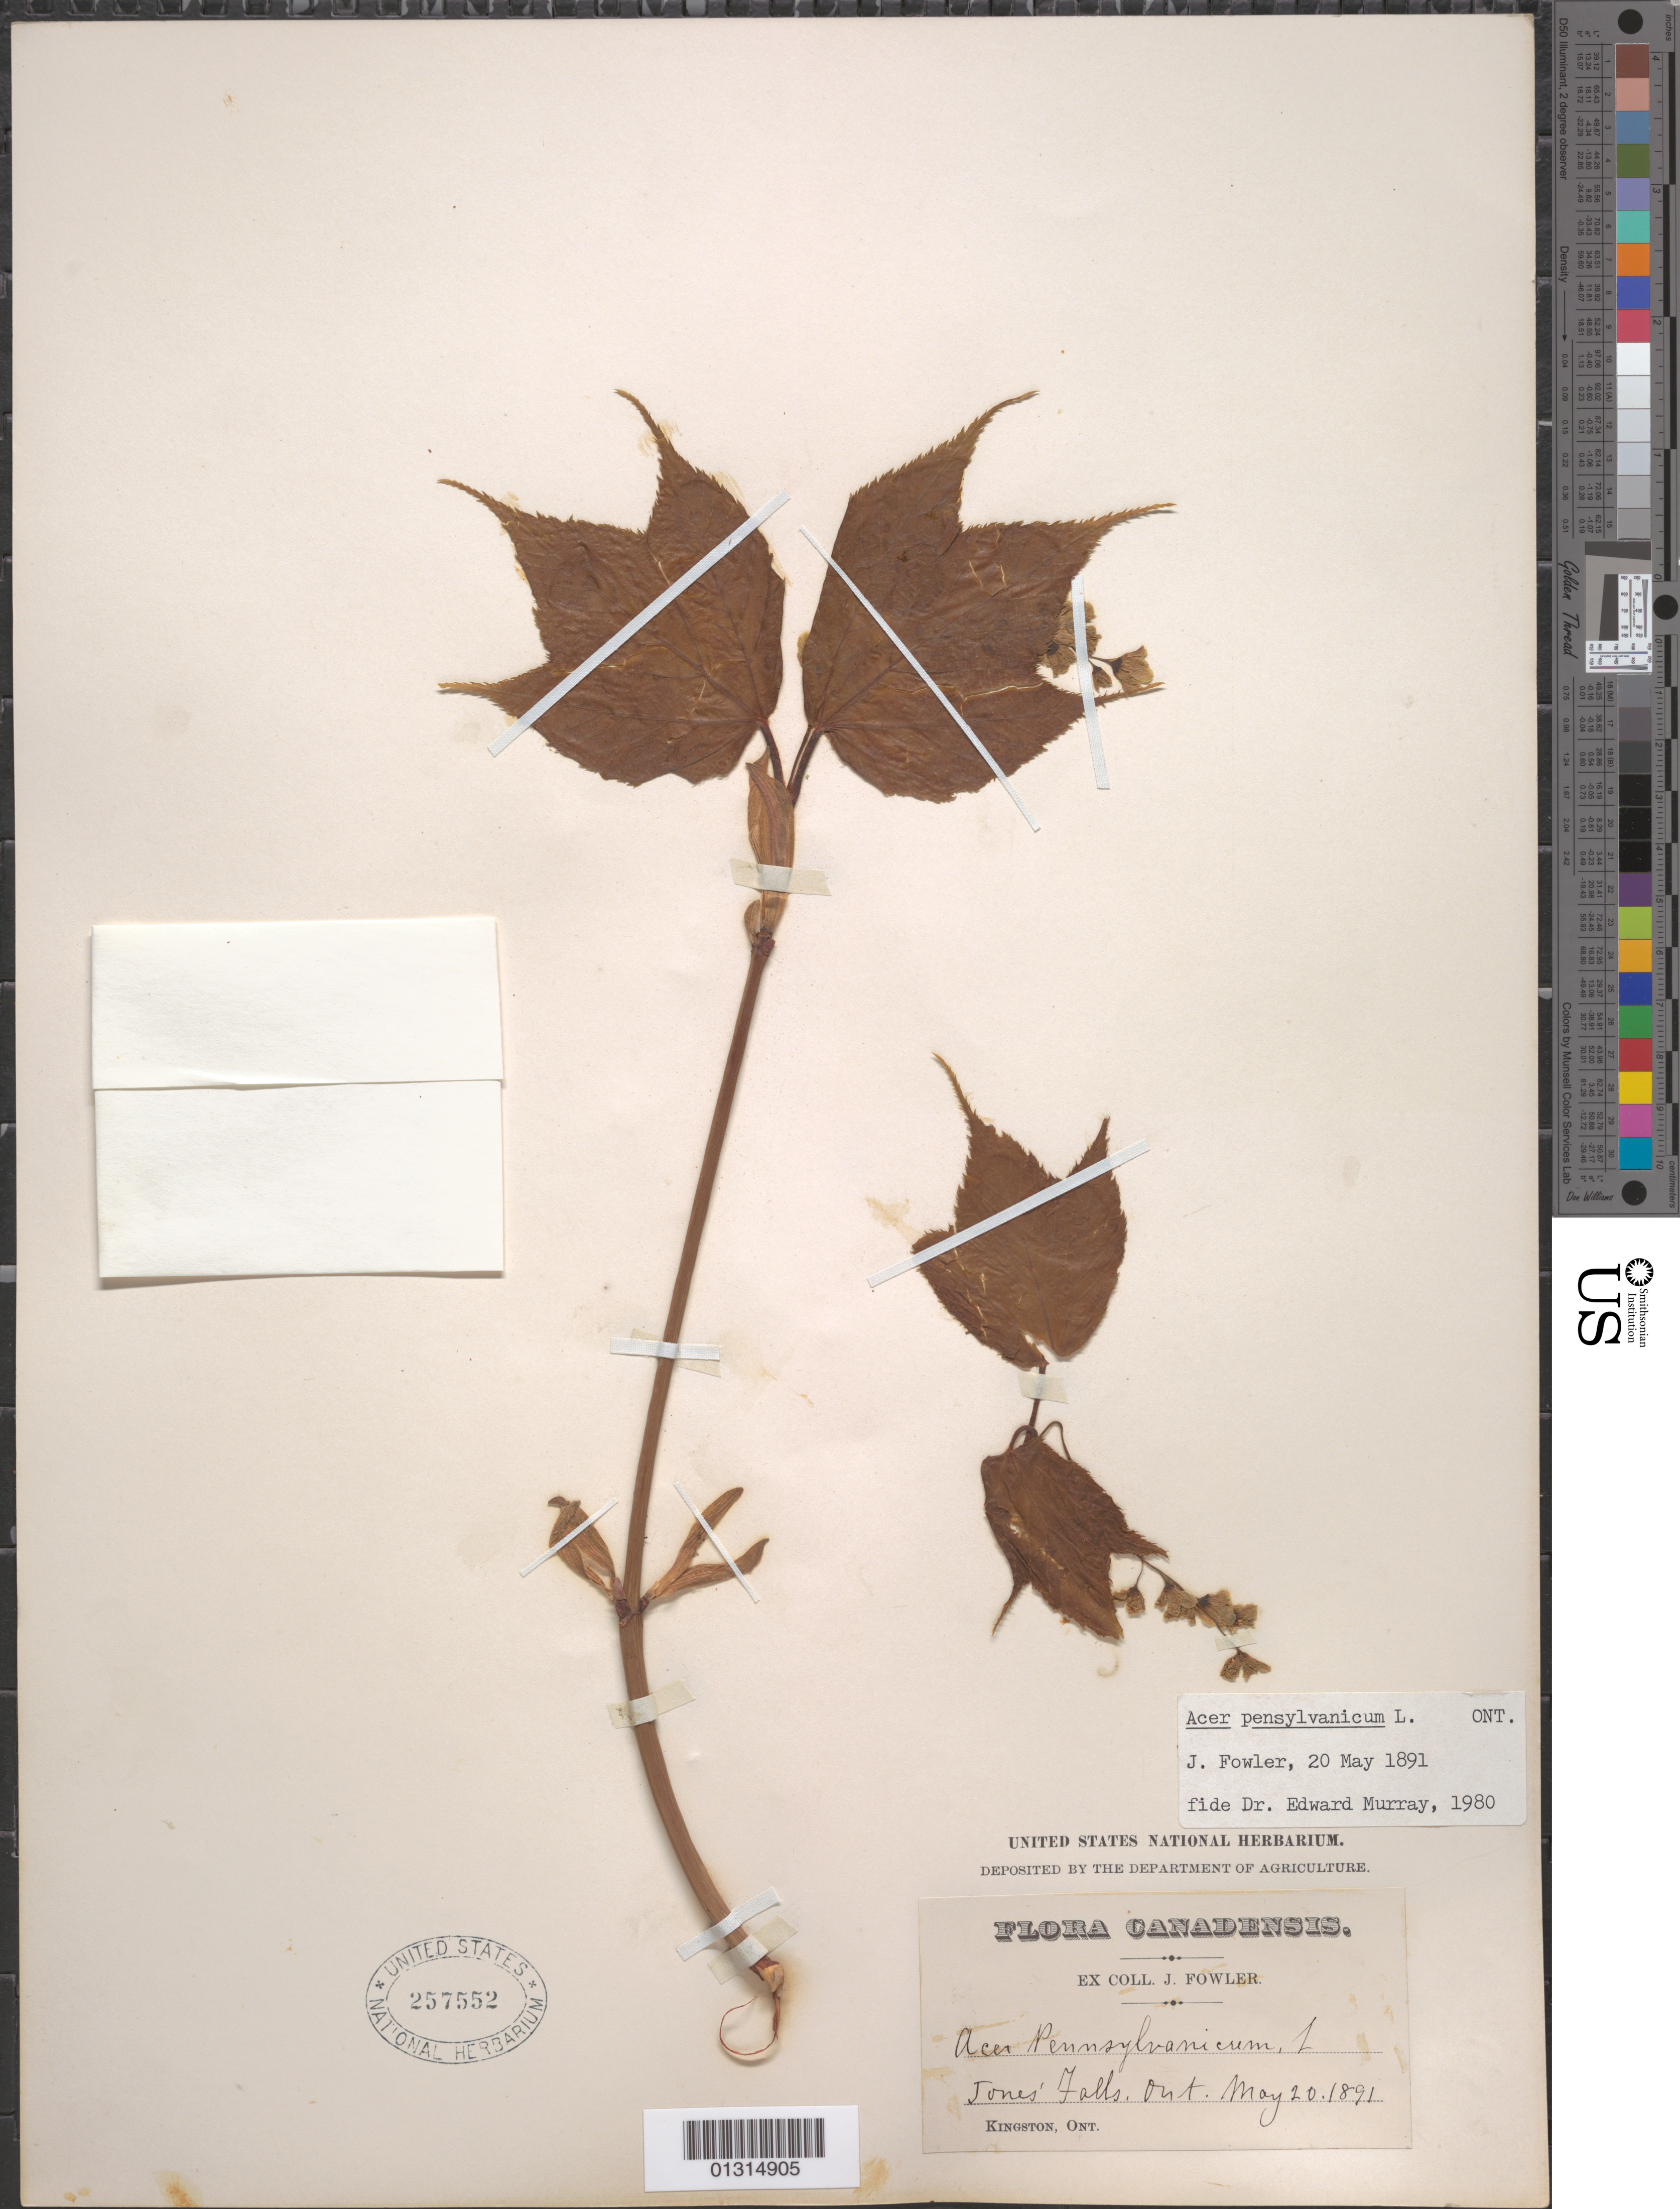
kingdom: Plantae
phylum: Tracheophyta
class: Magnoliopsida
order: Sapindales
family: Sapindaceae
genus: Acer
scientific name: Acer pensylvanicum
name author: L.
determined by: Murray, Edward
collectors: J. P. Fowler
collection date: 1891-05-20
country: Canada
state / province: Ontario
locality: Jones' Falls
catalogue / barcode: US 257552